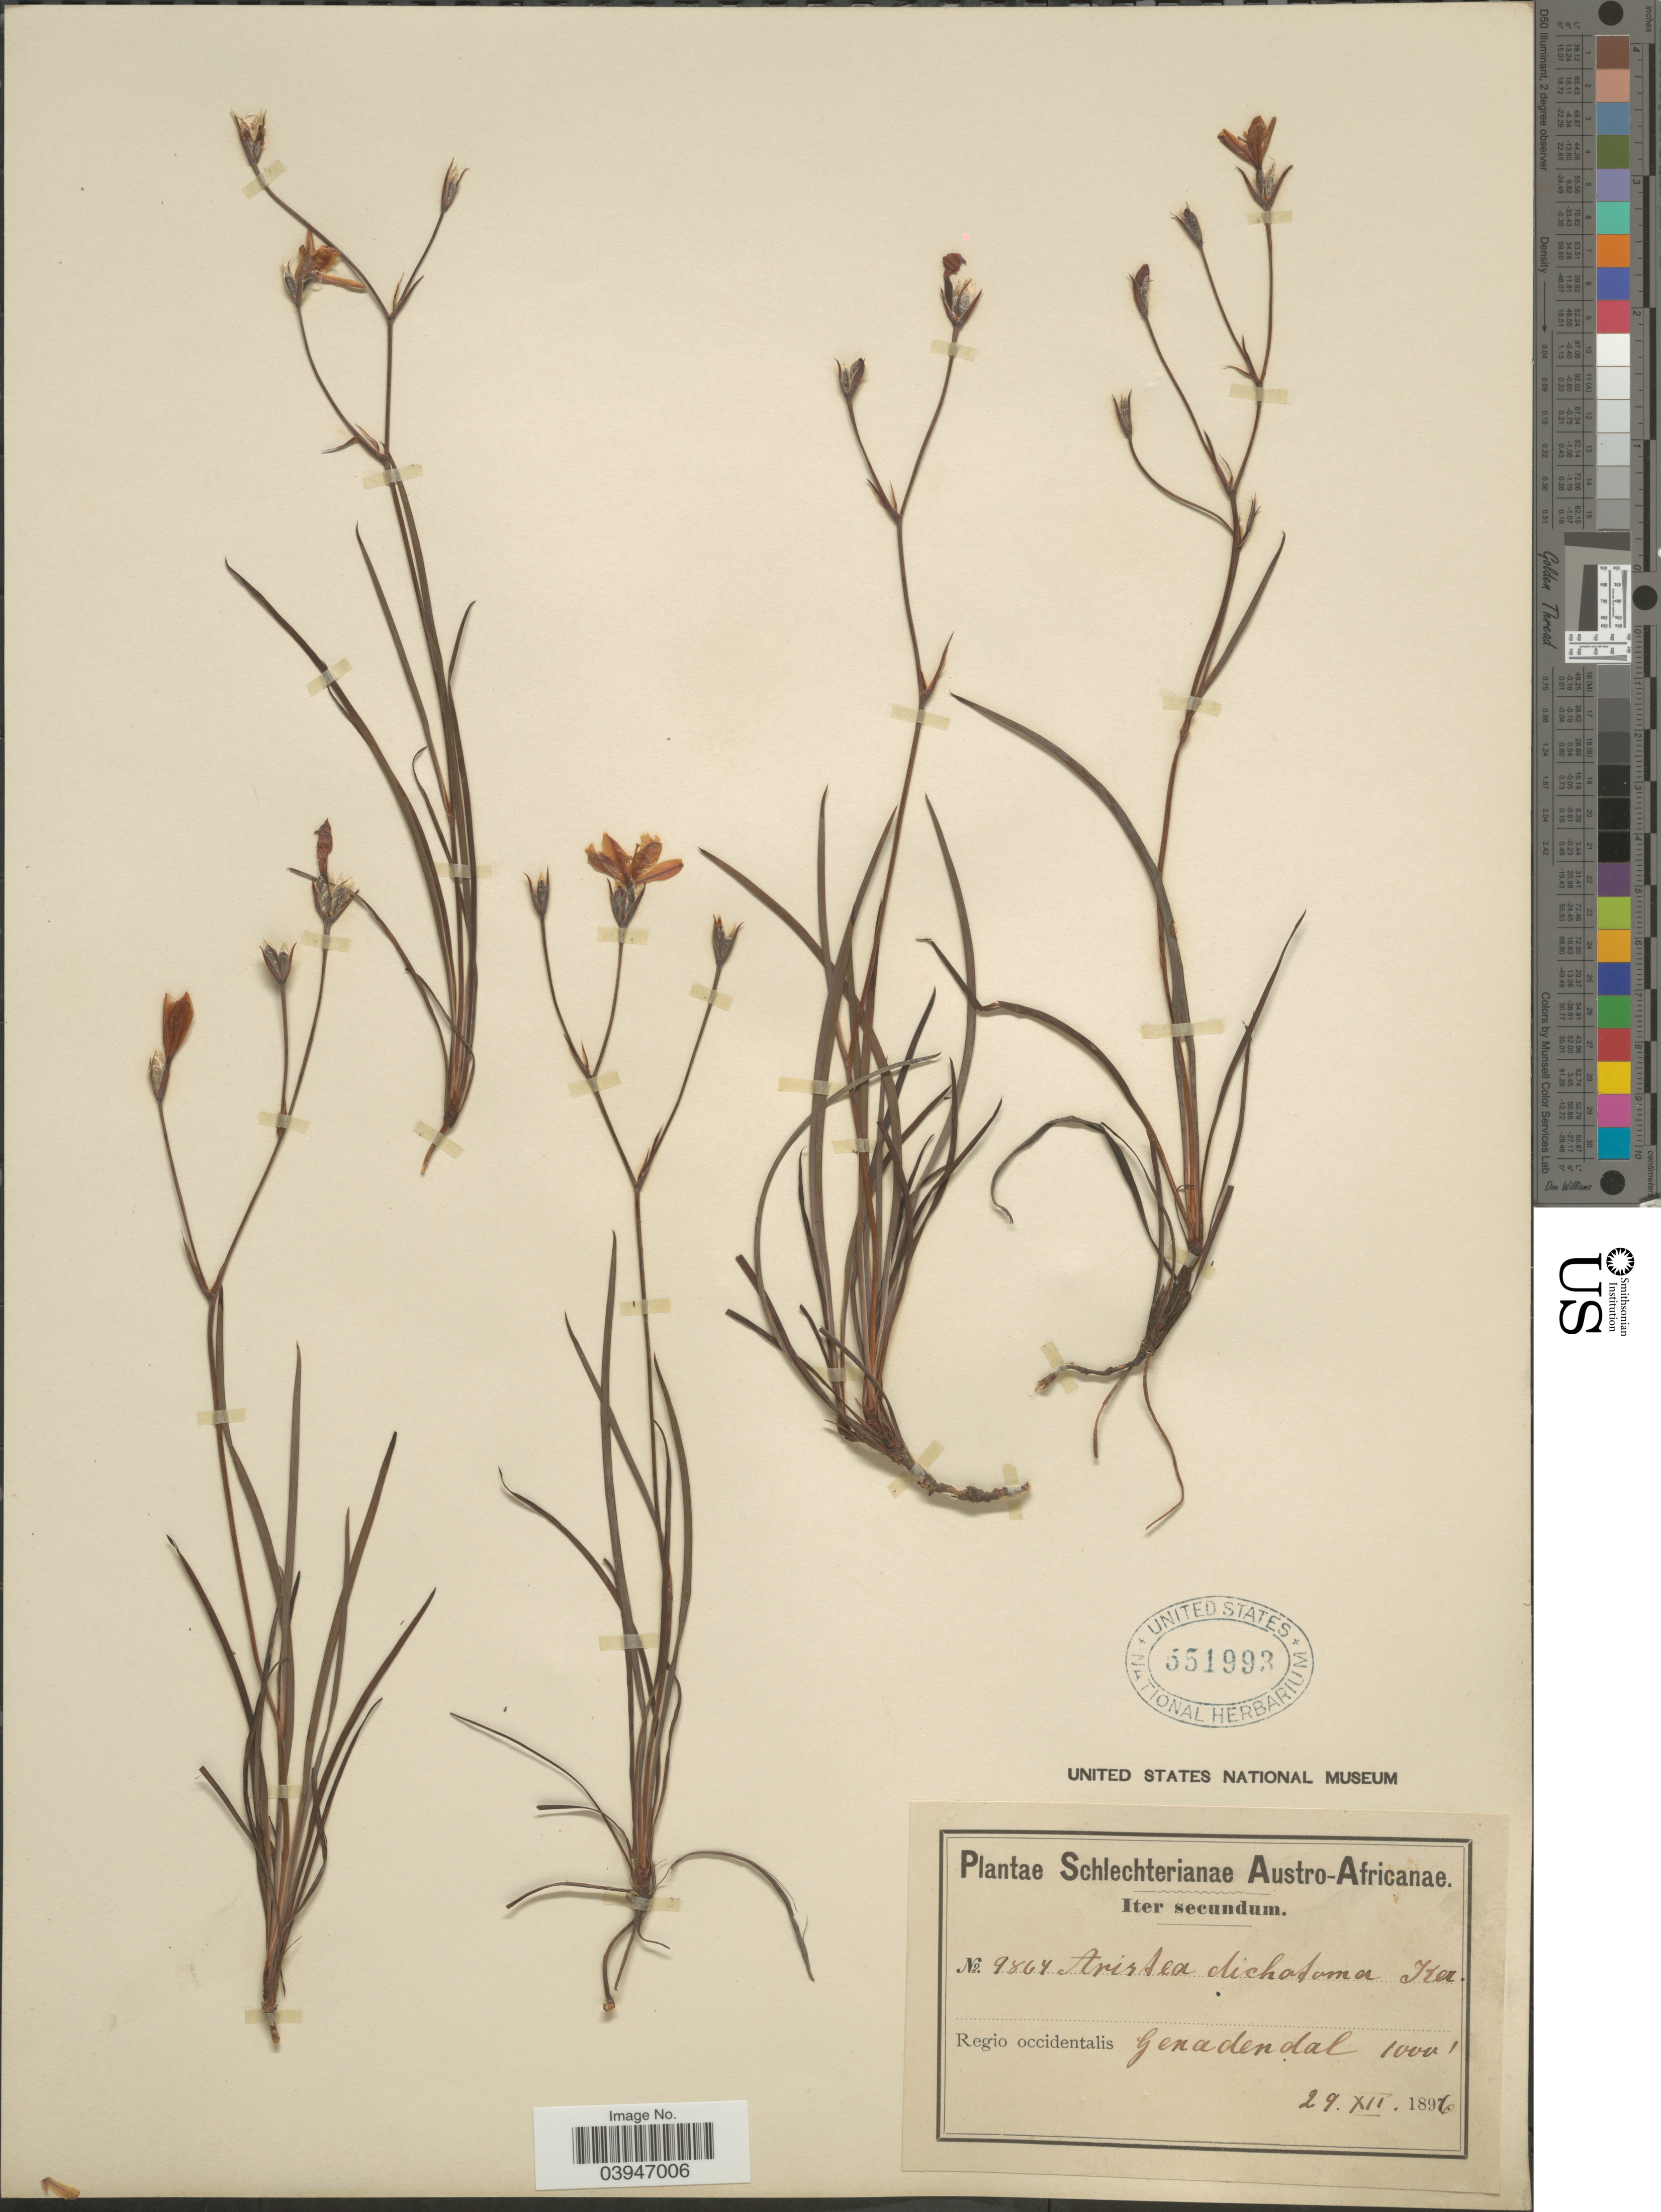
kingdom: Plantae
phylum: Tracheophyta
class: Liliopsida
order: Asparagales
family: Iridaceae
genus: Aristea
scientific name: Aristea dichotoma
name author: (Thunb.) Ker Gawl.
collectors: Schlechter, --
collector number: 9864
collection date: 1896-12-29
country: South Africa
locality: Austro-Africanae. Regio occidentalis. Genadendal.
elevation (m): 305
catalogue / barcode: US 551993